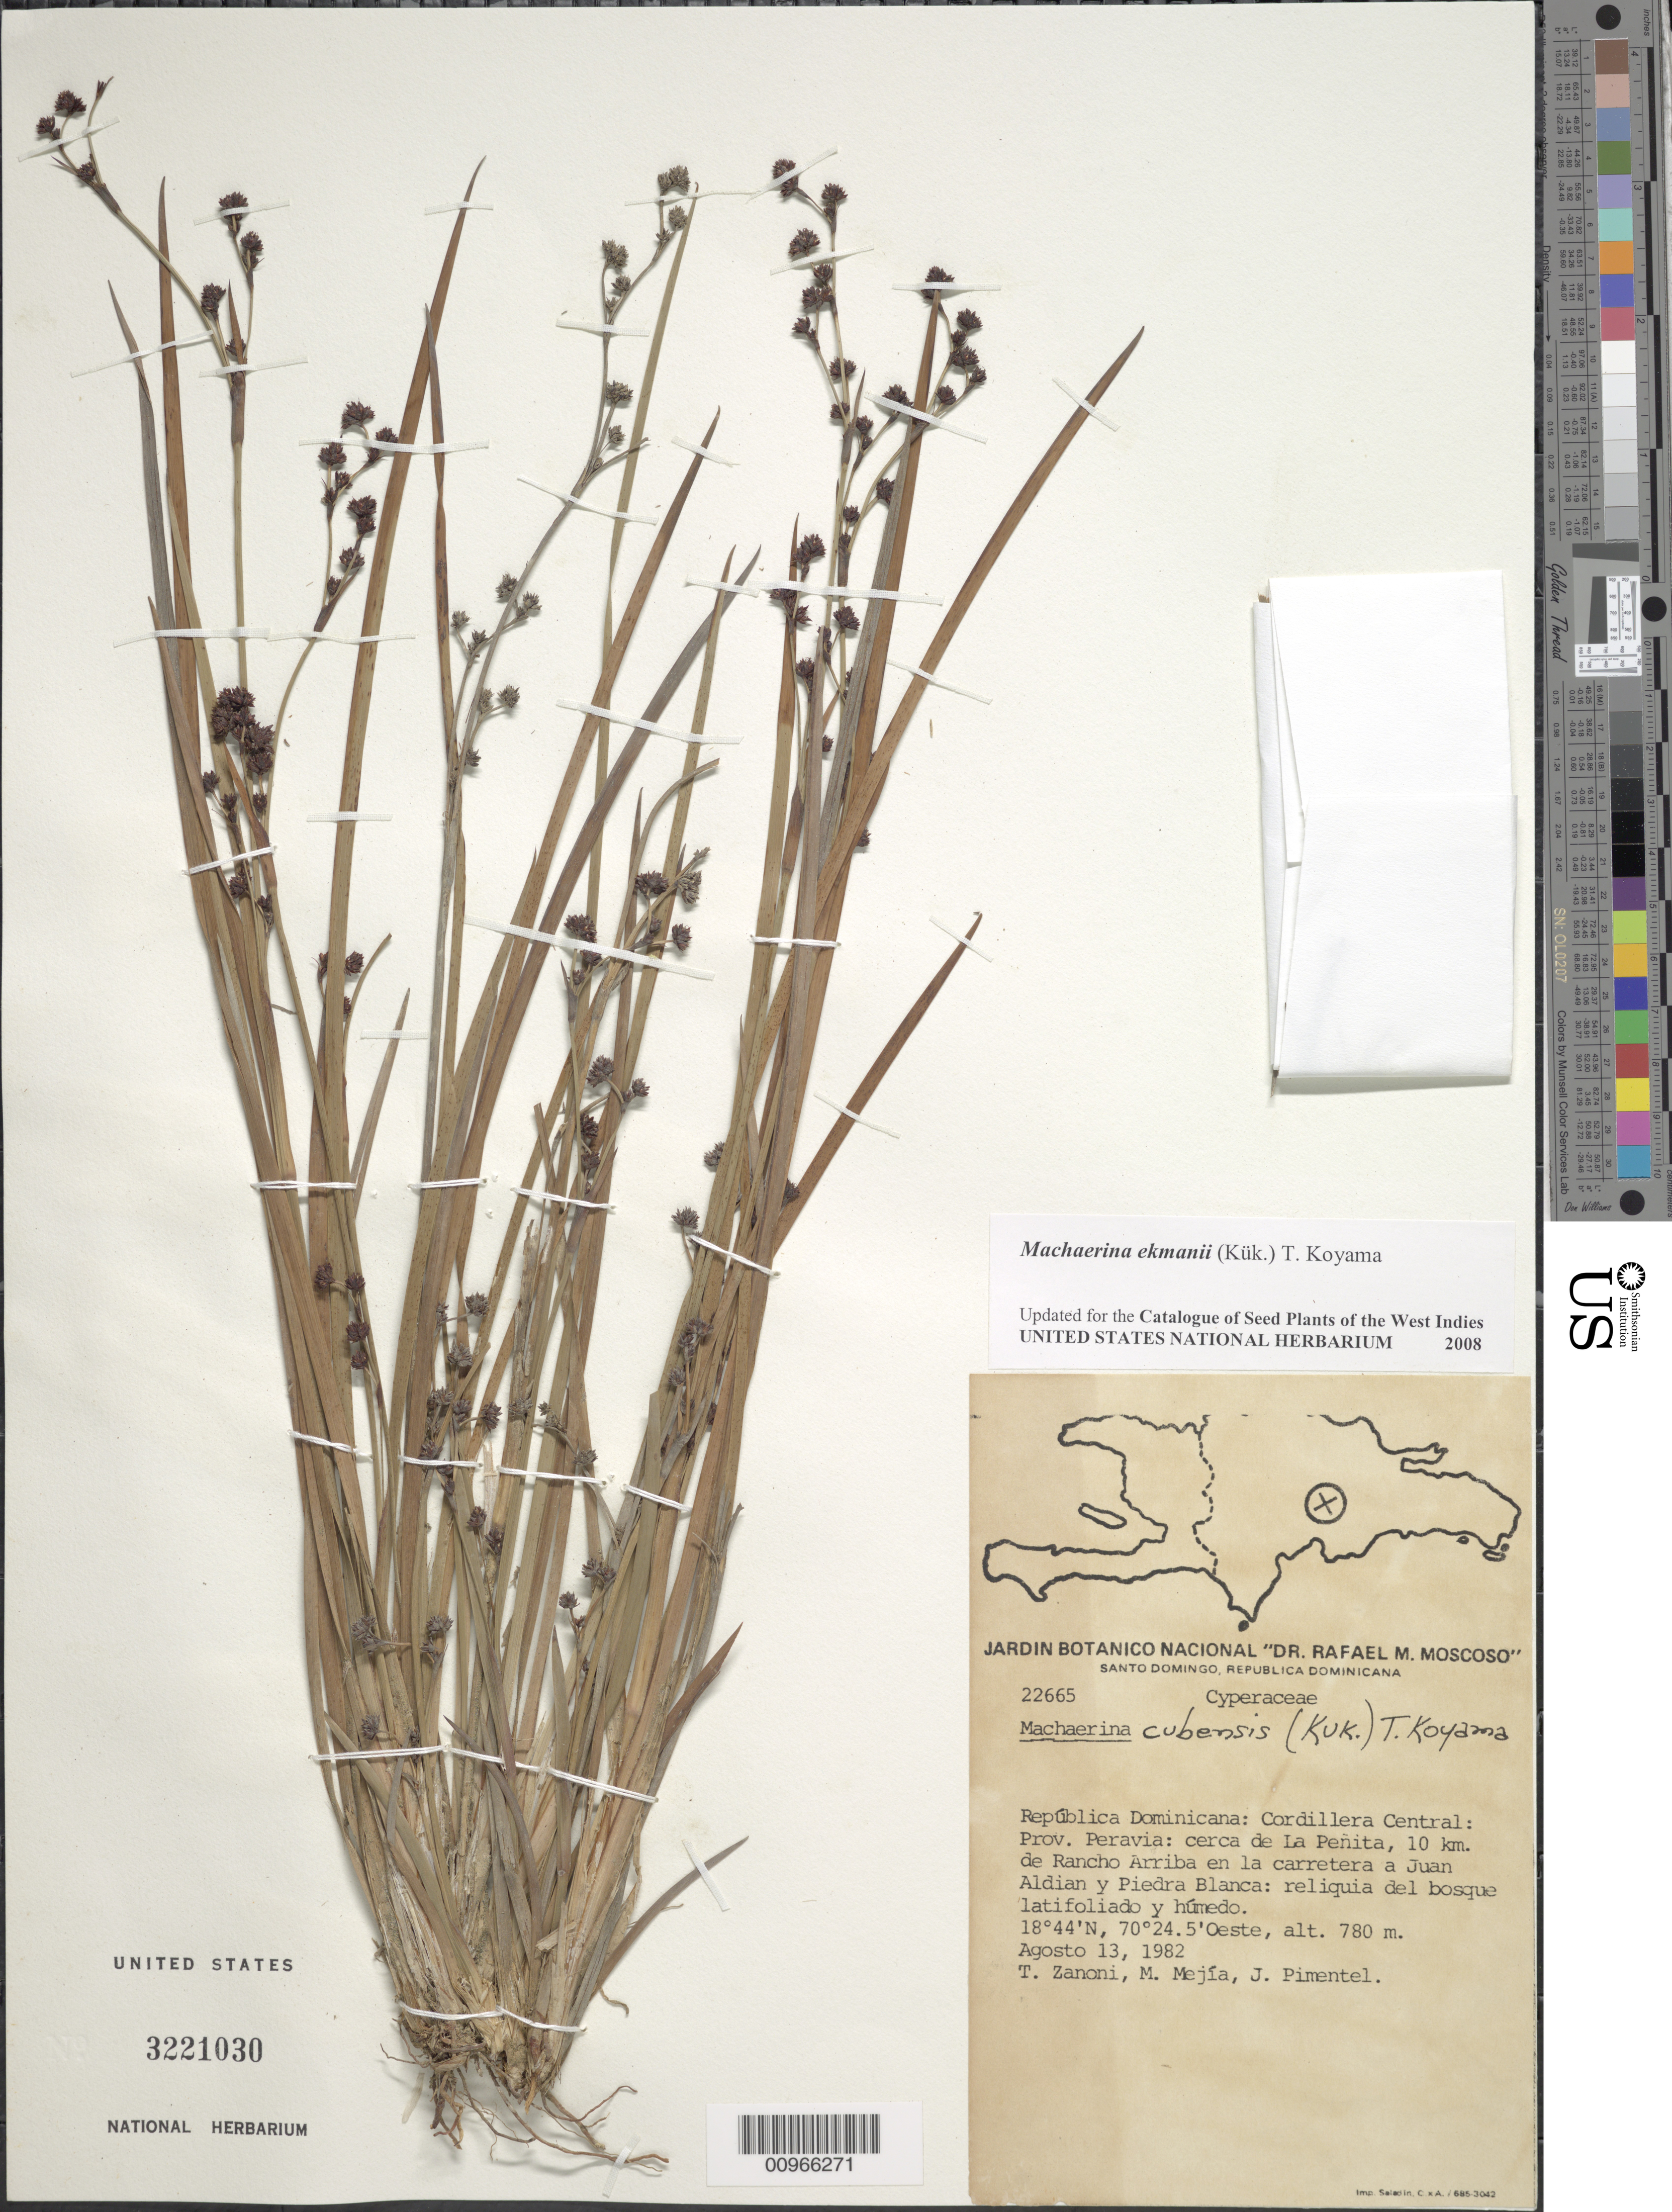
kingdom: Plantae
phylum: Tracheophyta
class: Liliopsida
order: Poales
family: Cyperaceae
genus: Machaerina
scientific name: Machaerina ekmanii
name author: (Kük.) T. Koyama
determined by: Strong, M. T., (US), Smithsonian Institution - National Museum of Natural History (UNITED STATES)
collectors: T. A. Zanoni, M. Mejia & J. Pimentel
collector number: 2265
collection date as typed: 13 Aug 1982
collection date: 1982-08-13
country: Dominican Republic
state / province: Peravia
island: Hispaniola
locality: Cordillera Central, cerca de la Peñita, 10 km de Rancho Arriba en la carretera a Juan Aldian y Piedra Blanca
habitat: Reliquia del bosque latifoliado y húmedo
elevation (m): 780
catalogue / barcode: US 3221030